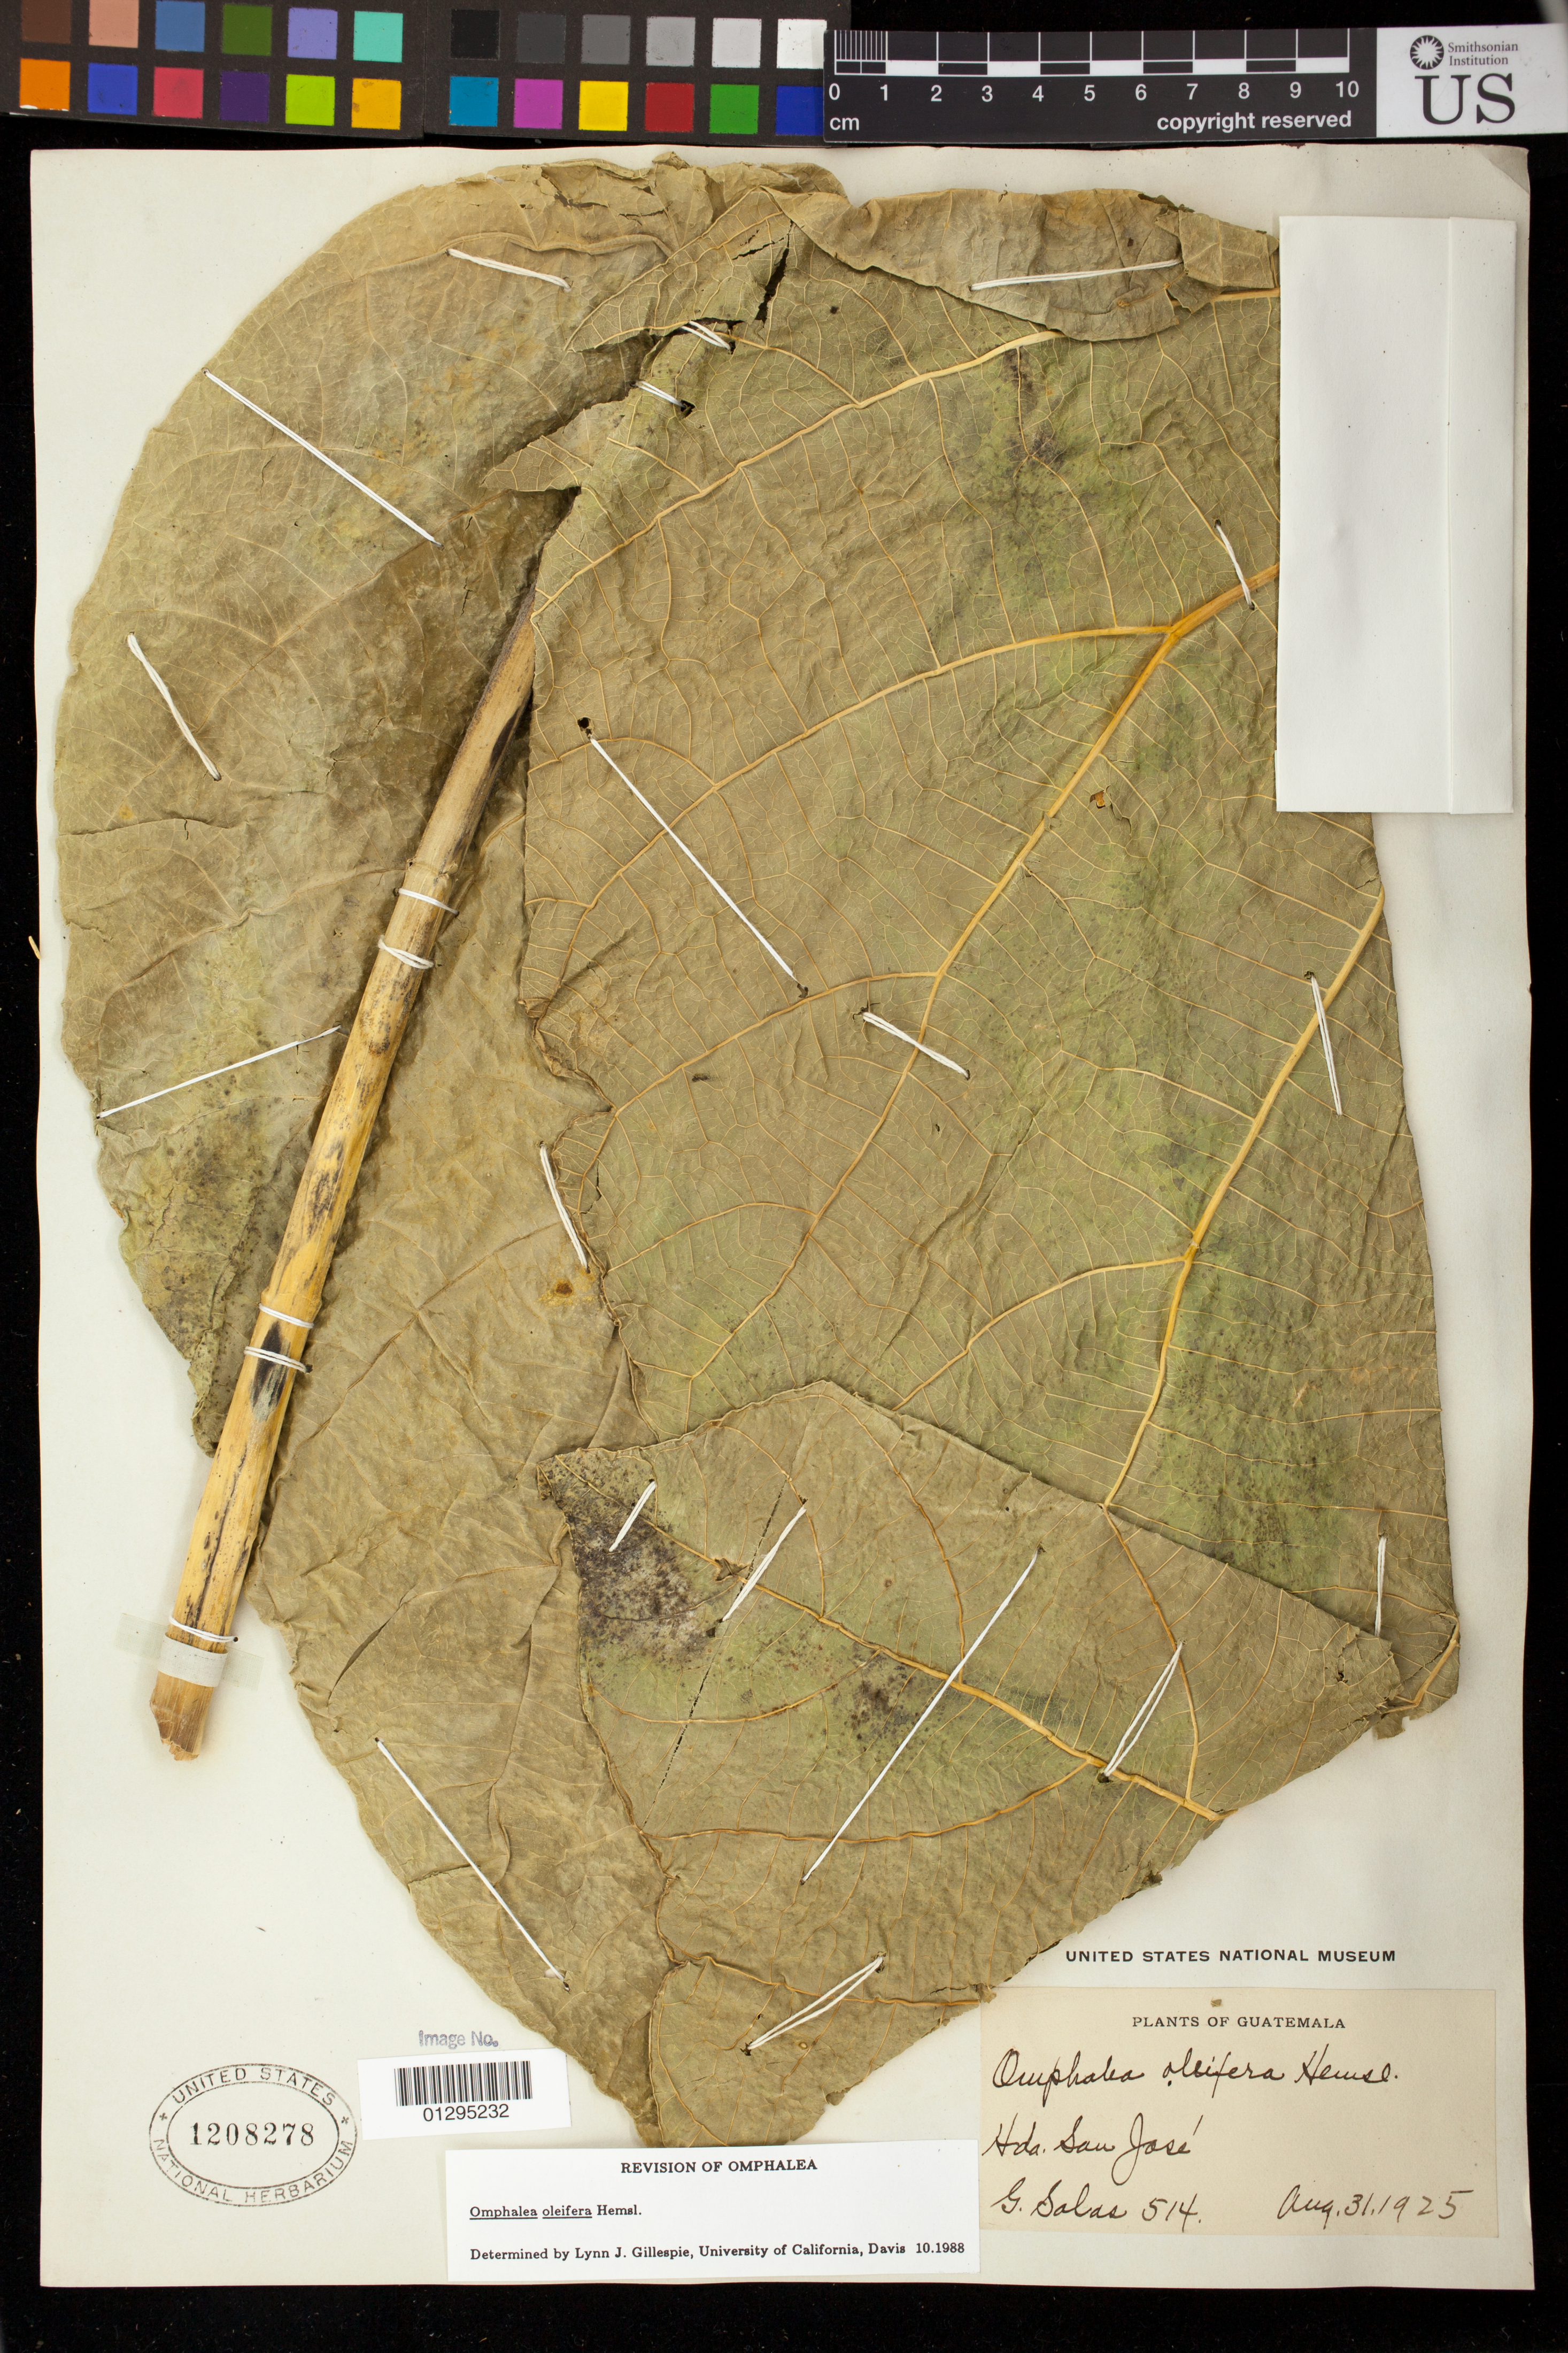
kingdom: Plantae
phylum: Tracheophyta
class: Magnoliopsida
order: Malpighiales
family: Euphorbiaceae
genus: Omphalea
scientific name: Omphalea oleifera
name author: Hemsl.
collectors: G. Salas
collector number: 514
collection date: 1925-08-31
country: Guatemala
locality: Hda. San Jose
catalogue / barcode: US 1208278